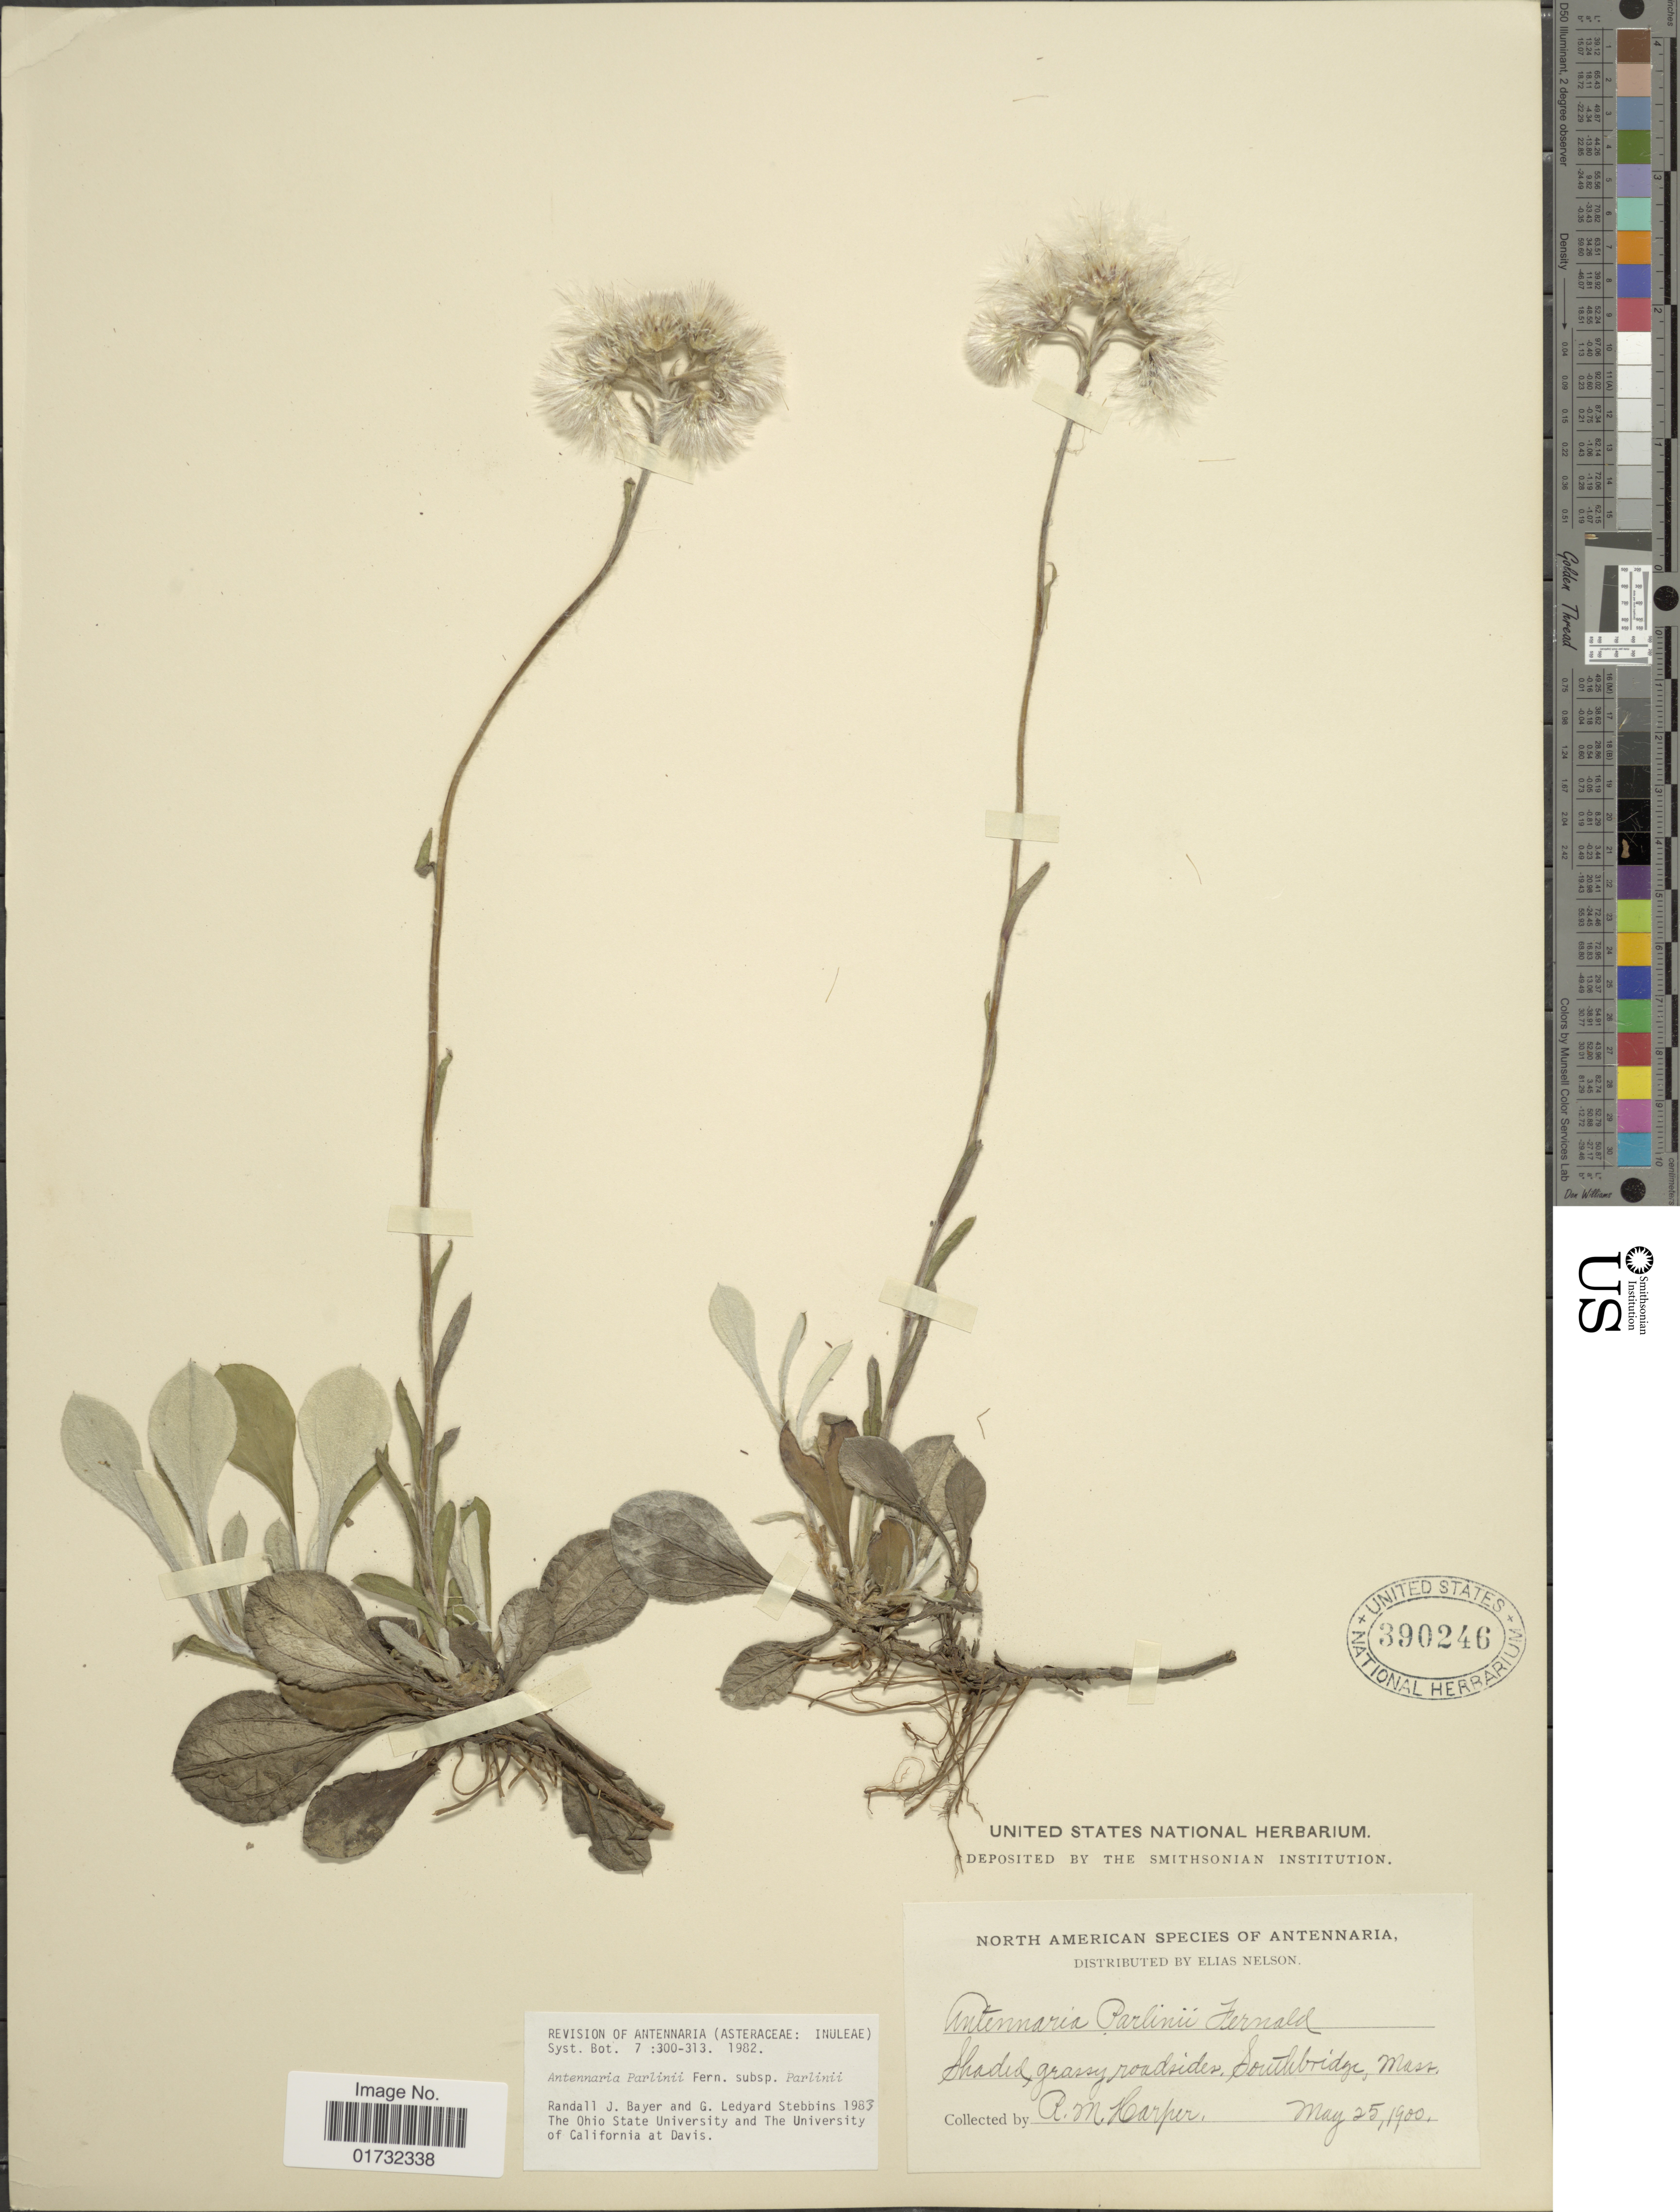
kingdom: Plantae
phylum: Tracheophyta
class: Magnoliopsida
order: Asterales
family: Asteraceae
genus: Antennaria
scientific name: Antennaria parlinii subsp. parlinii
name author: Fernald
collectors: R. M. Harper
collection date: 1900-05-25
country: United States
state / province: Massachusetts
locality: Southbridge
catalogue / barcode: US 390246